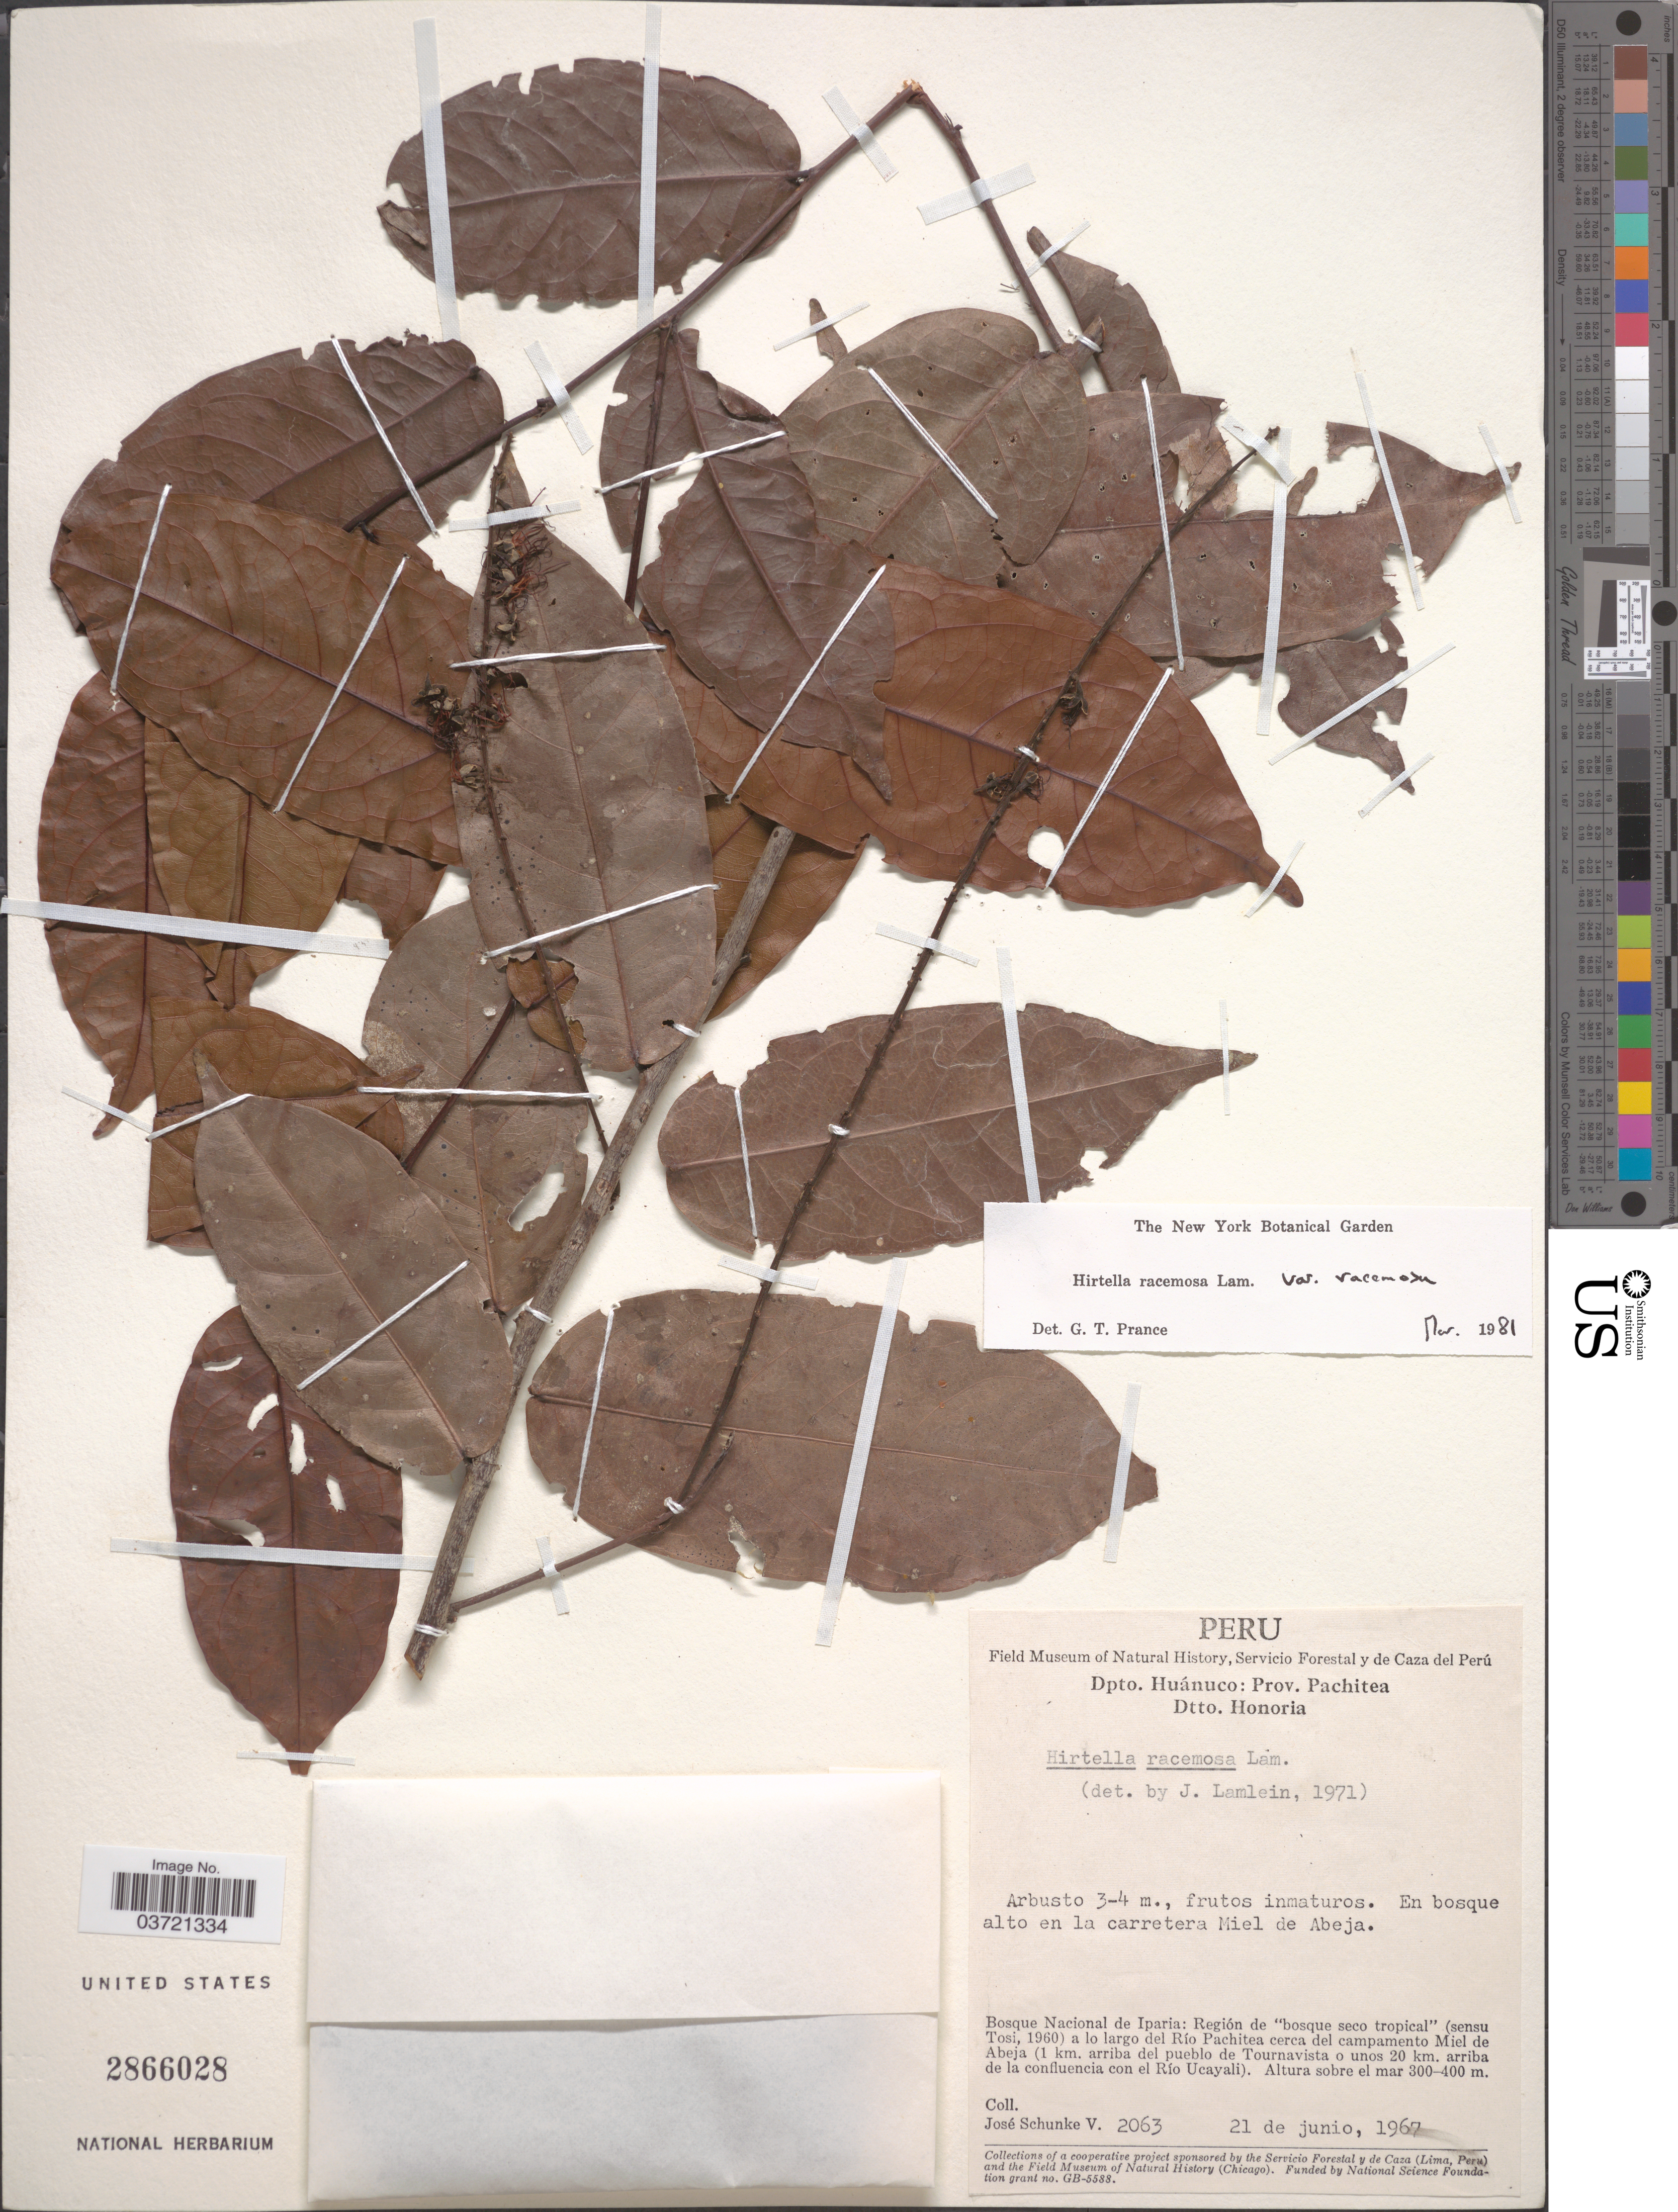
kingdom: Plantae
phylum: Tracheophyta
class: Magnoliopsida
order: Malpighiales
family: Chrysobalanaceae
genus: Hirtella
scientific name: Hirtella racemosa var. racemosa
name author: Lam.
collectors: J. Schunke Vigo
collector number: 2063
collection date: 1967-06-21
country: Peru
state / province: Huánuco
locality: Dpto. Huánuco: Prov. Pachitea. Dtto. Honoria. En bosque alto en la carretera Miel de Abeja. Bosque Nacional de Iparia: Región de "bosque seco tropical" (sensu Tosi, 1960) a lo largo del Río Pachitea cerca del campamento Miel de Abeja (1 km. arriba del pueblo de Tournavista o unos 20 km. arriba de la confluencia con el Río Ucayali).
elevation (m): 300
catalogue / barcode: US 2866028